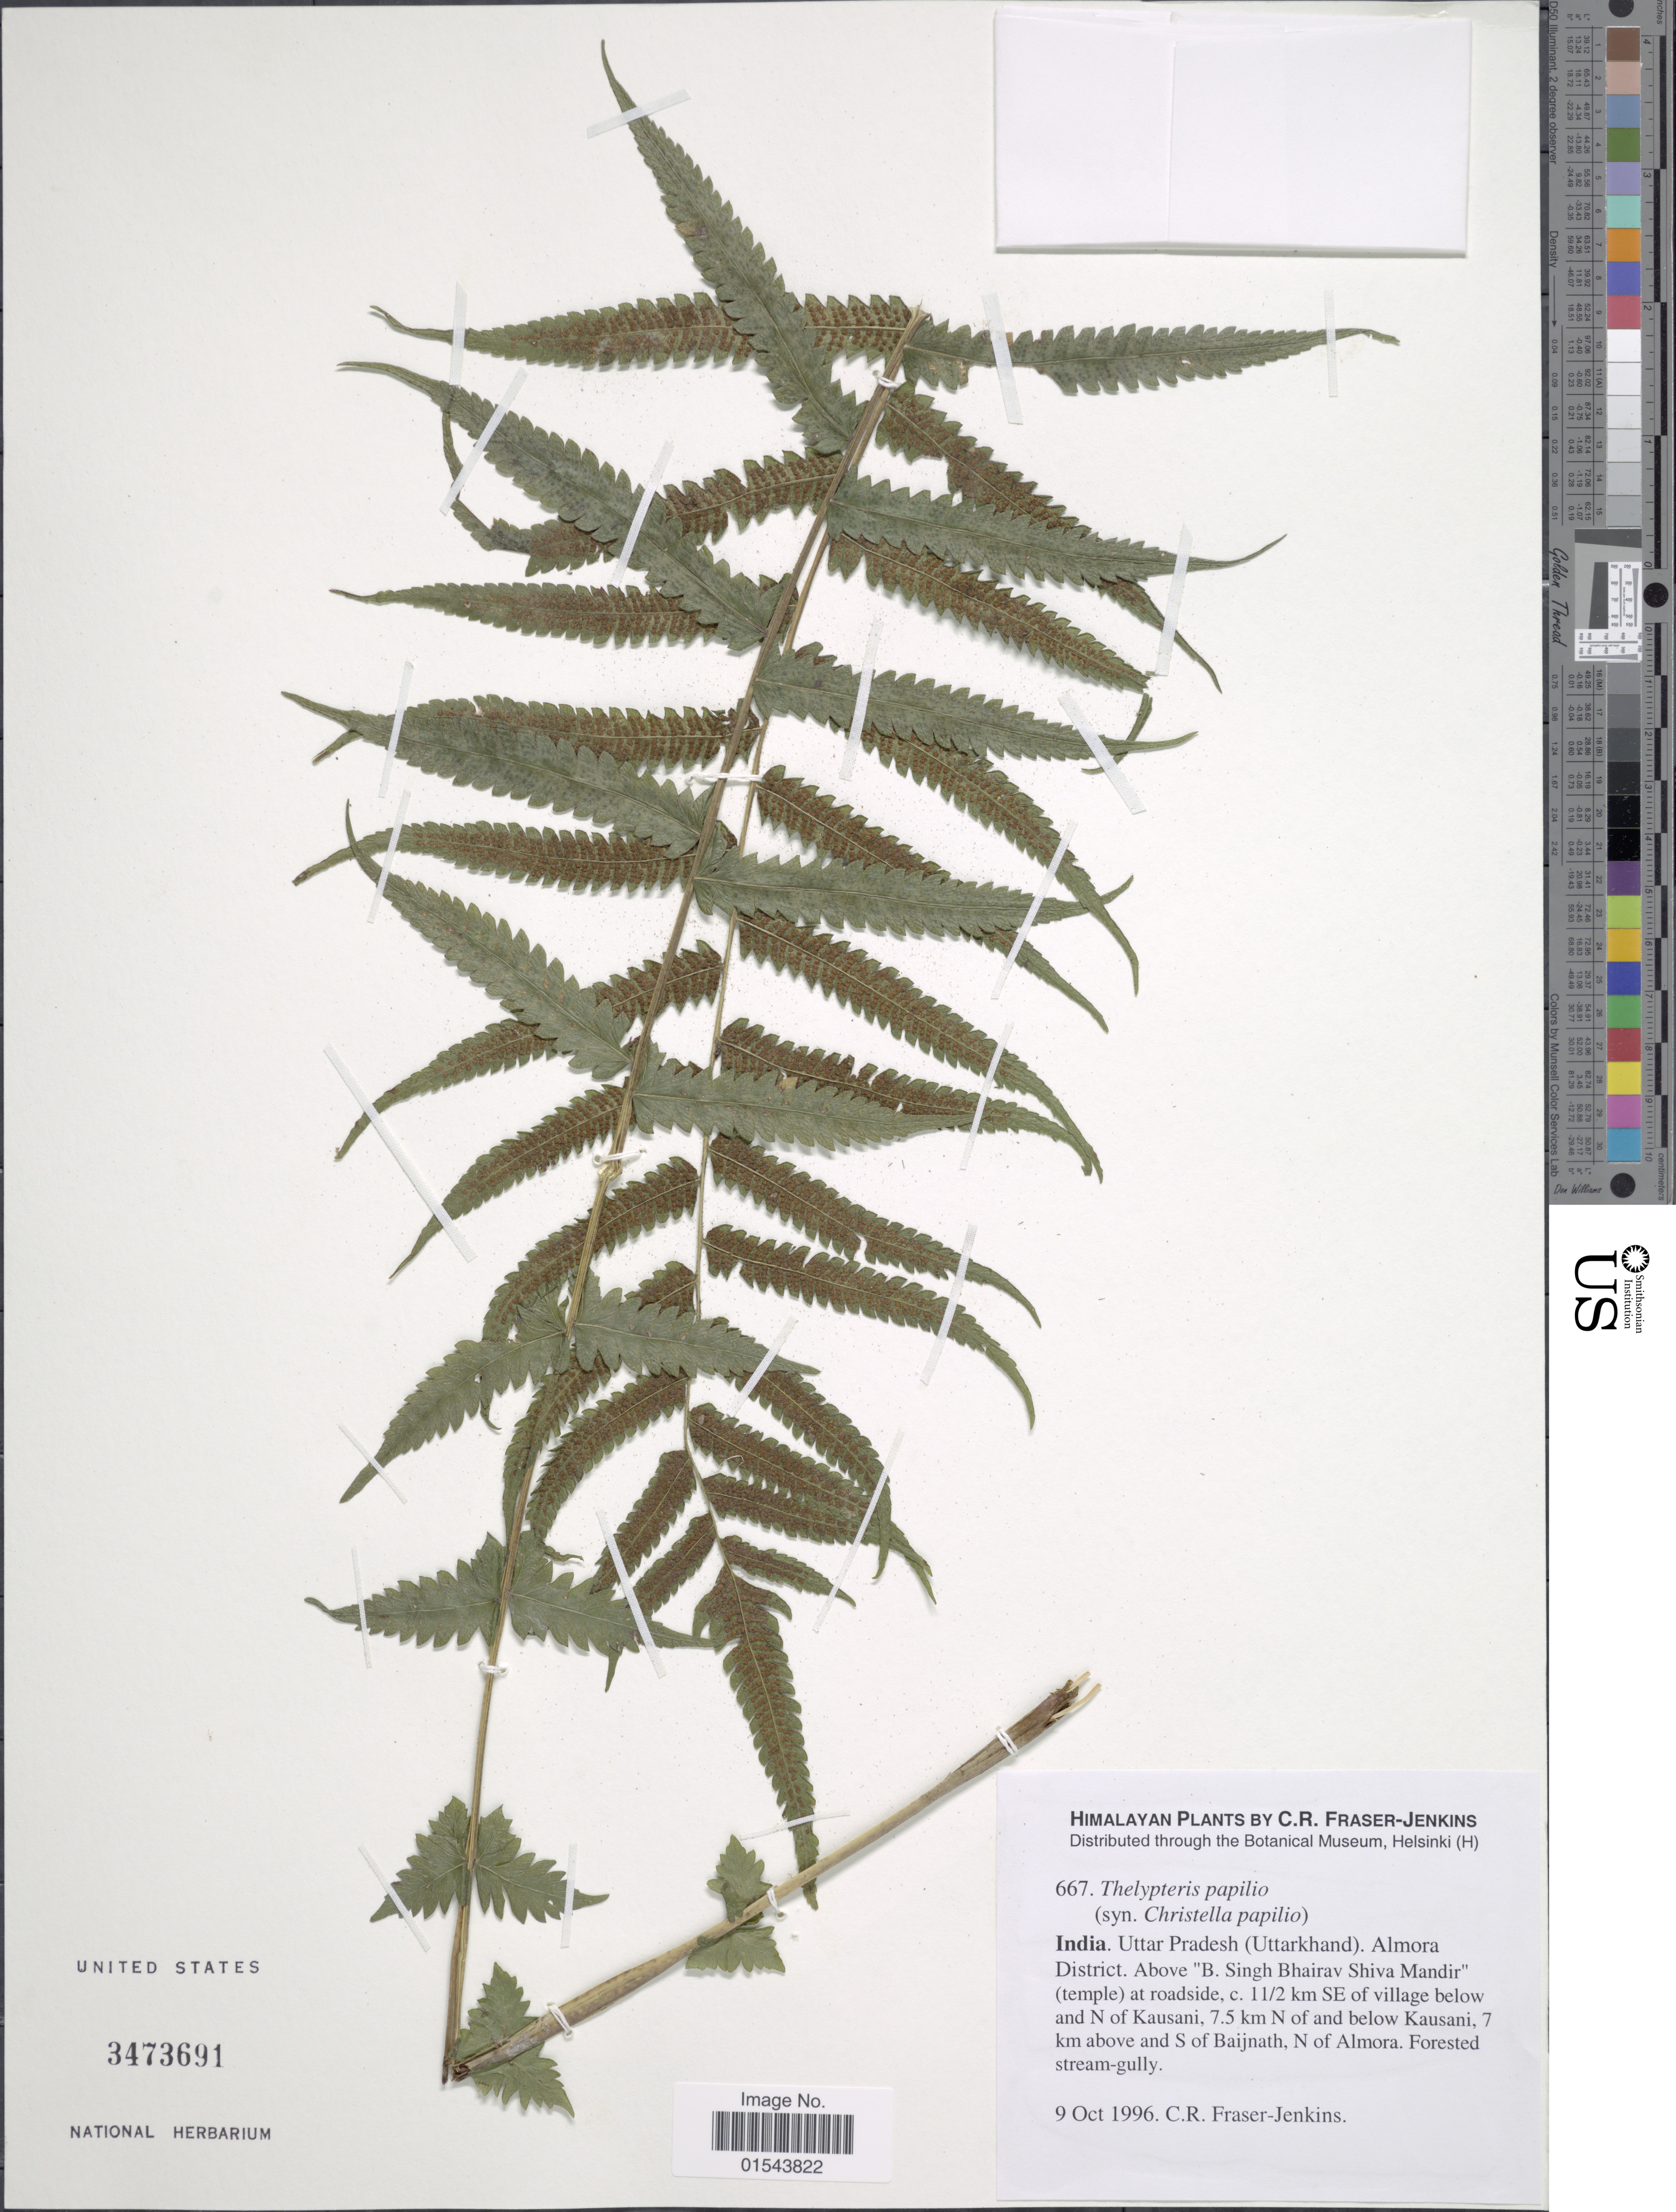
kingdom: Plantae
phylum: Tracheophyta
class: Polypodiopsida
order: Polypodiales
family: Thelypteridaceae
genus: Christella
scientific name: Christella papilio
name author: (C. Hope) Ching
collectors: C. R. Fraser-Jenkins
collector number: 667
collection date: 1996-10-09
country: India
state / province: Uttar Pradesh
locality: Uttarkhand. Almora District. Above B. Singh Bharaiv Shiva Mandir (temple) at roadside, 11/2 km SE of village below and N of Kausani, 7.5 km N of and below Kausani, 7 km above and S of Baijnath, N of Alomora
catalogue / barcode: US 3473691